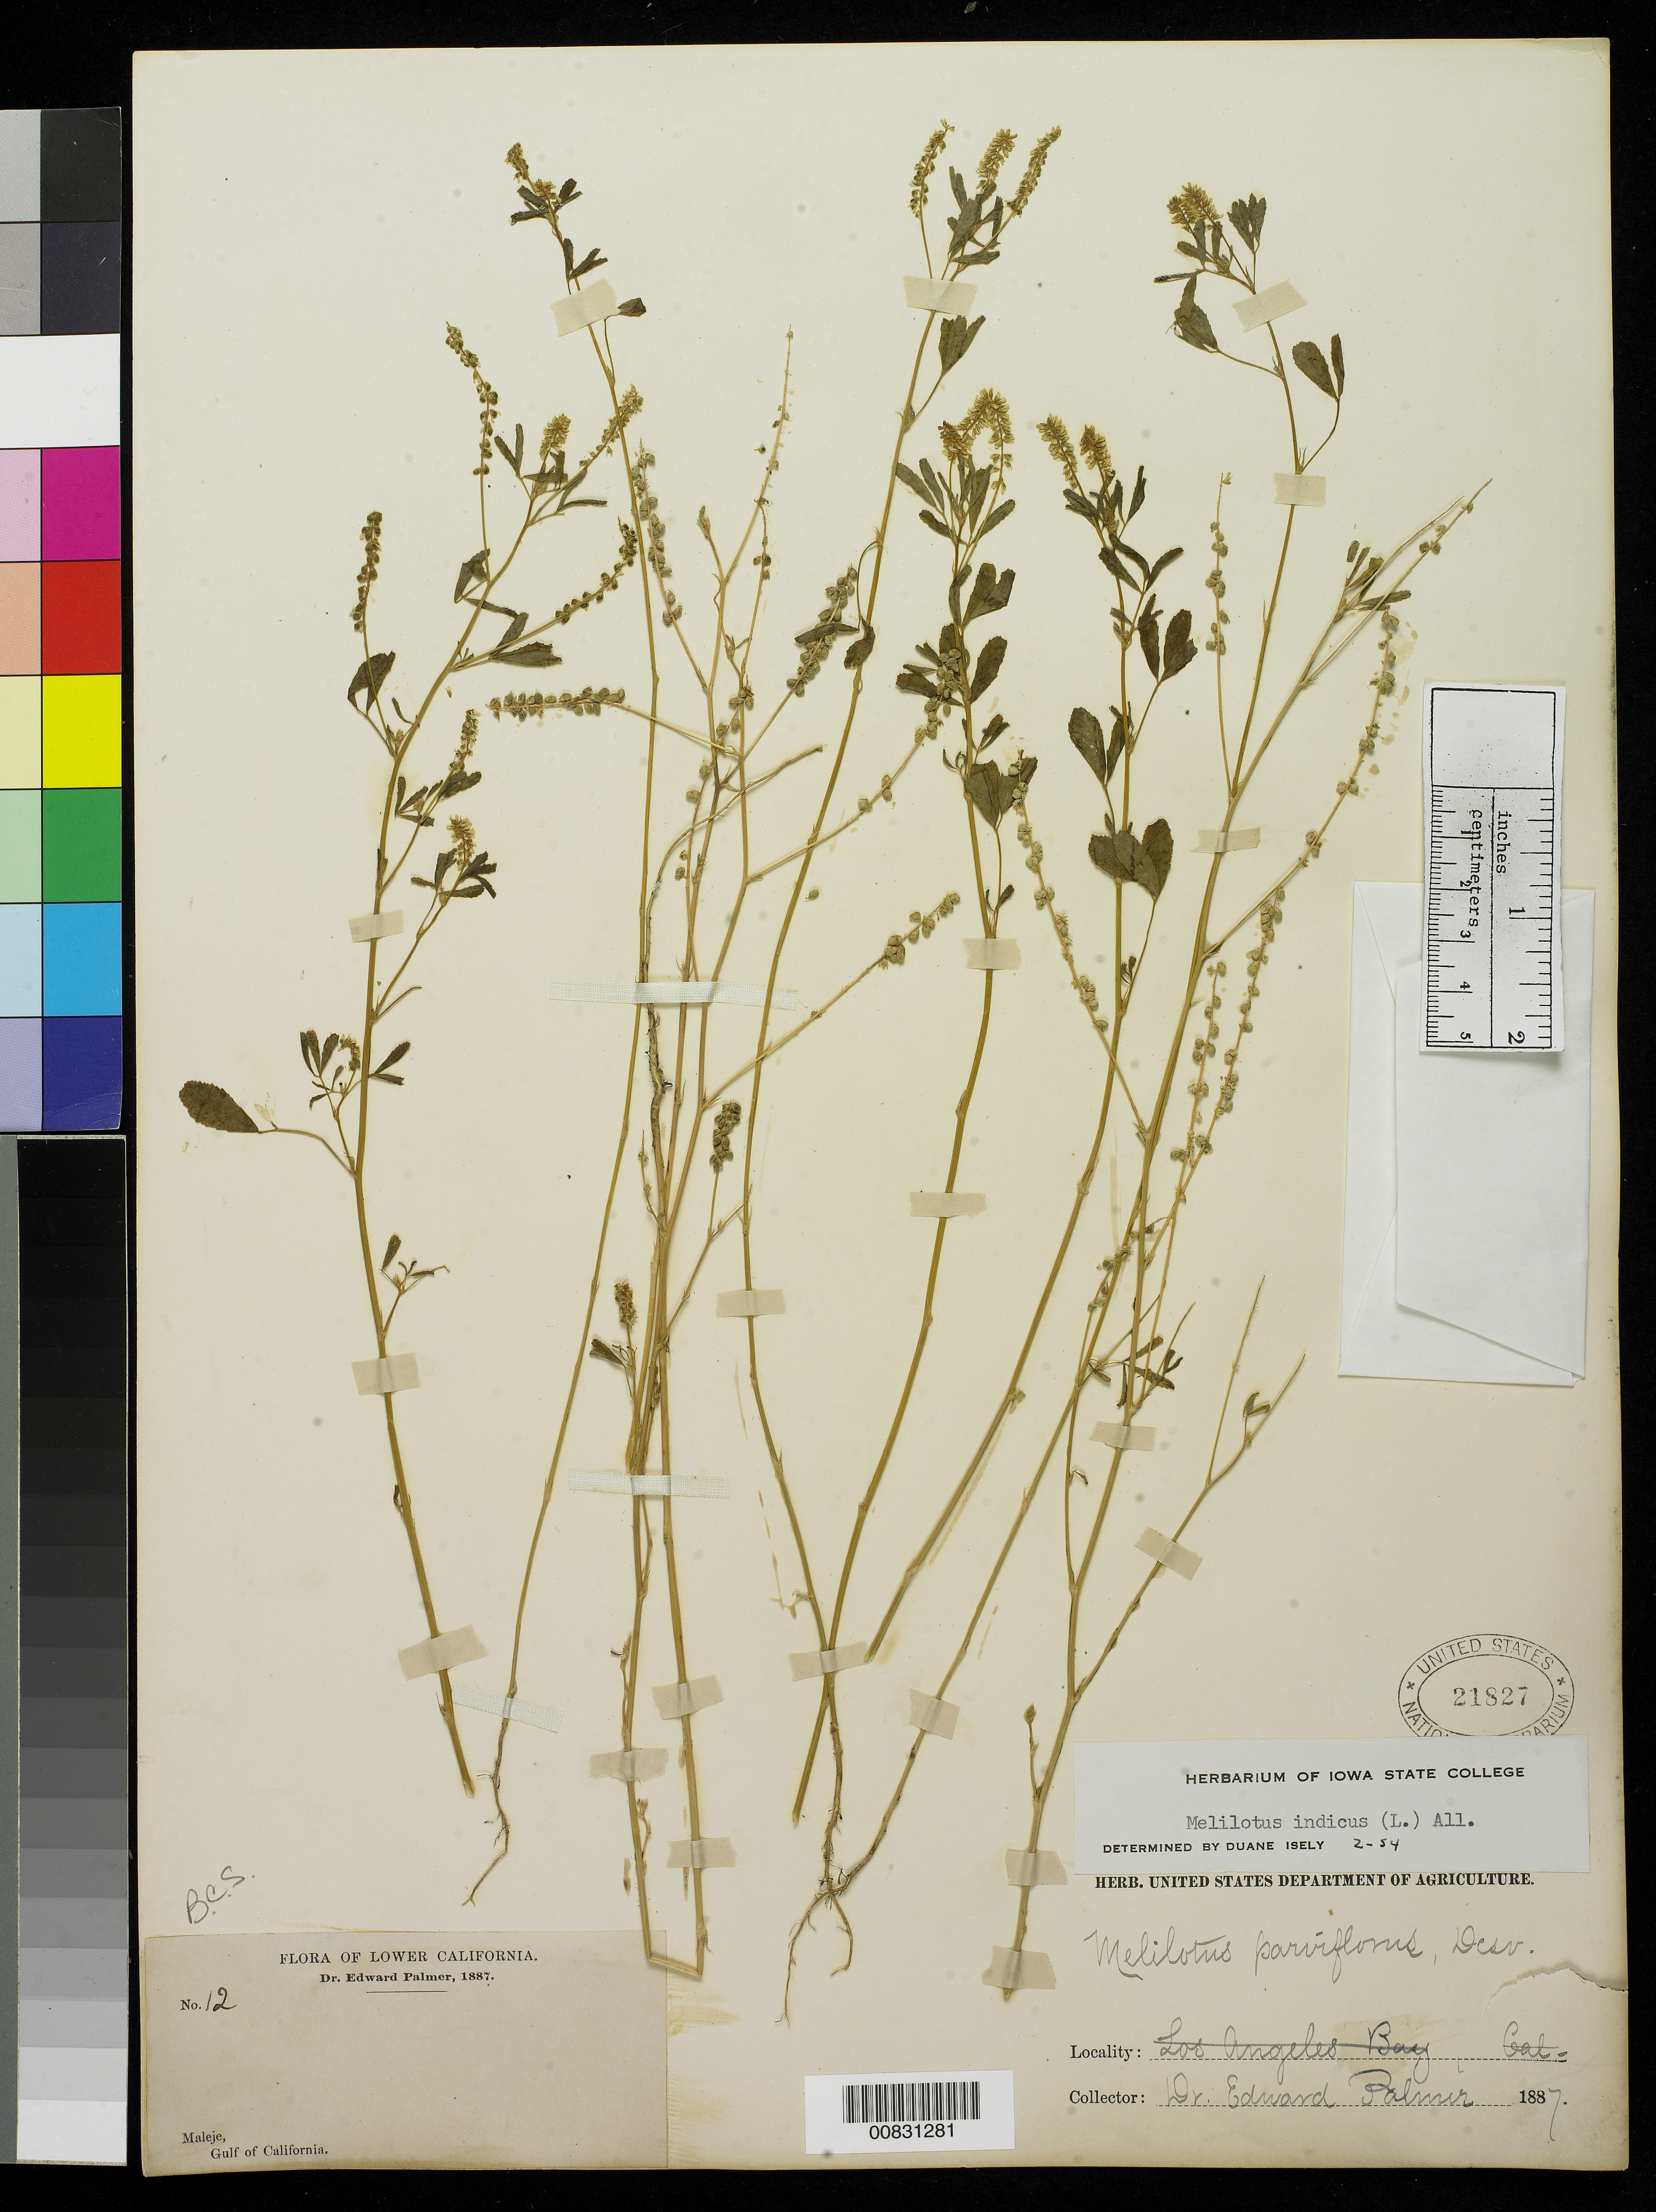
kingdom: Plantae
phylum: Tracheophyta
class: Magnoliopsida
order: Fabales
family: Fabaceae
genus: Melilotus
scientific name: Melilotus indicus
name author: (L.) All.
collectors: E. Palmer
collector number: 12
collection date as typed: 1887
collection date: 1887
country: Mexico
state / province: Baja California Sur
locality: Muleje, Baja California Sur.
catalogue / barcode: US 21827